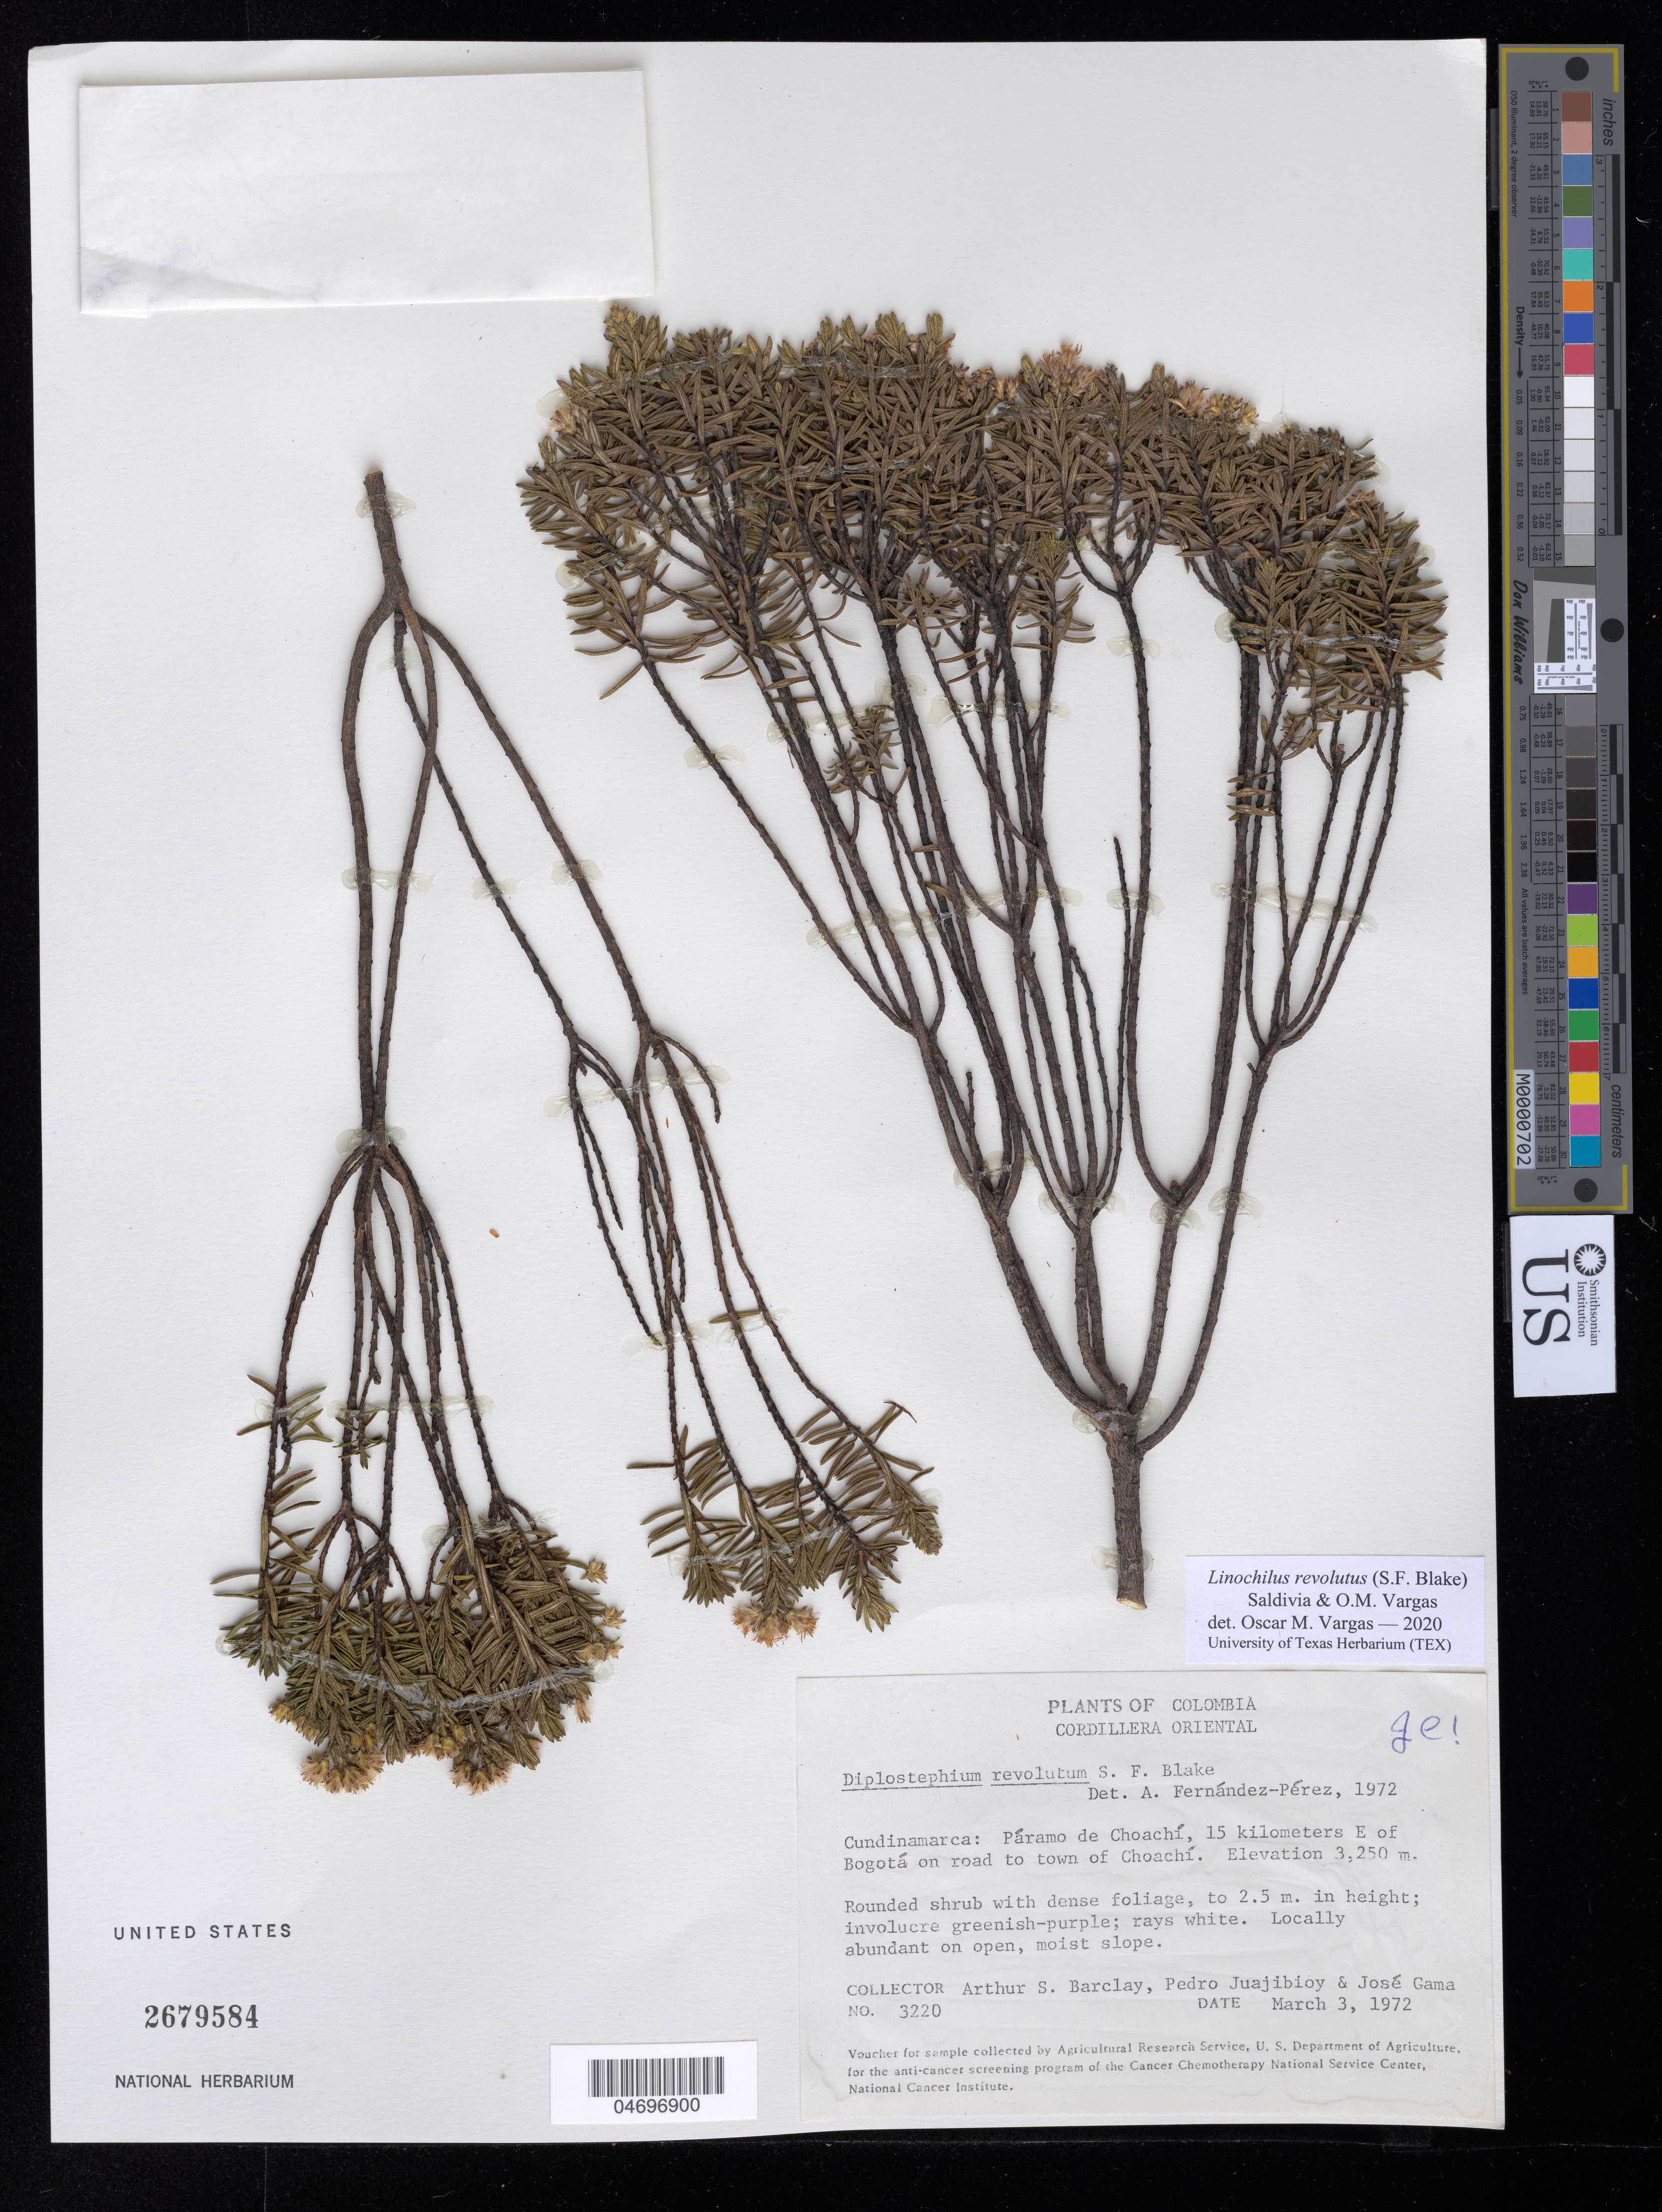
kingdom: Plantae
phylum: Tracheophyta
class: Magnoliopsida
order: Asterales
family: Asteraceae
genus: Linochilus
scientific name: Linochilus revolutus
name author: (S.F. Blake) Saldivia & O.M. Vargas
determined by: Vargas, Oscar M.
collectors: A. S. Barclay, P. Juajibioy & J. Gama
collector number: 3220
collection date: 1972-03-03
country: Colombia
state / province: Cundinamarca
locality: Cordillera Oriental: Paramo de Choachi, 15 km E of Bogota on road to town of Choachi.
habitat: Open, moist slope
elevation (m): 3250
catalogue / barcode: US 2679584